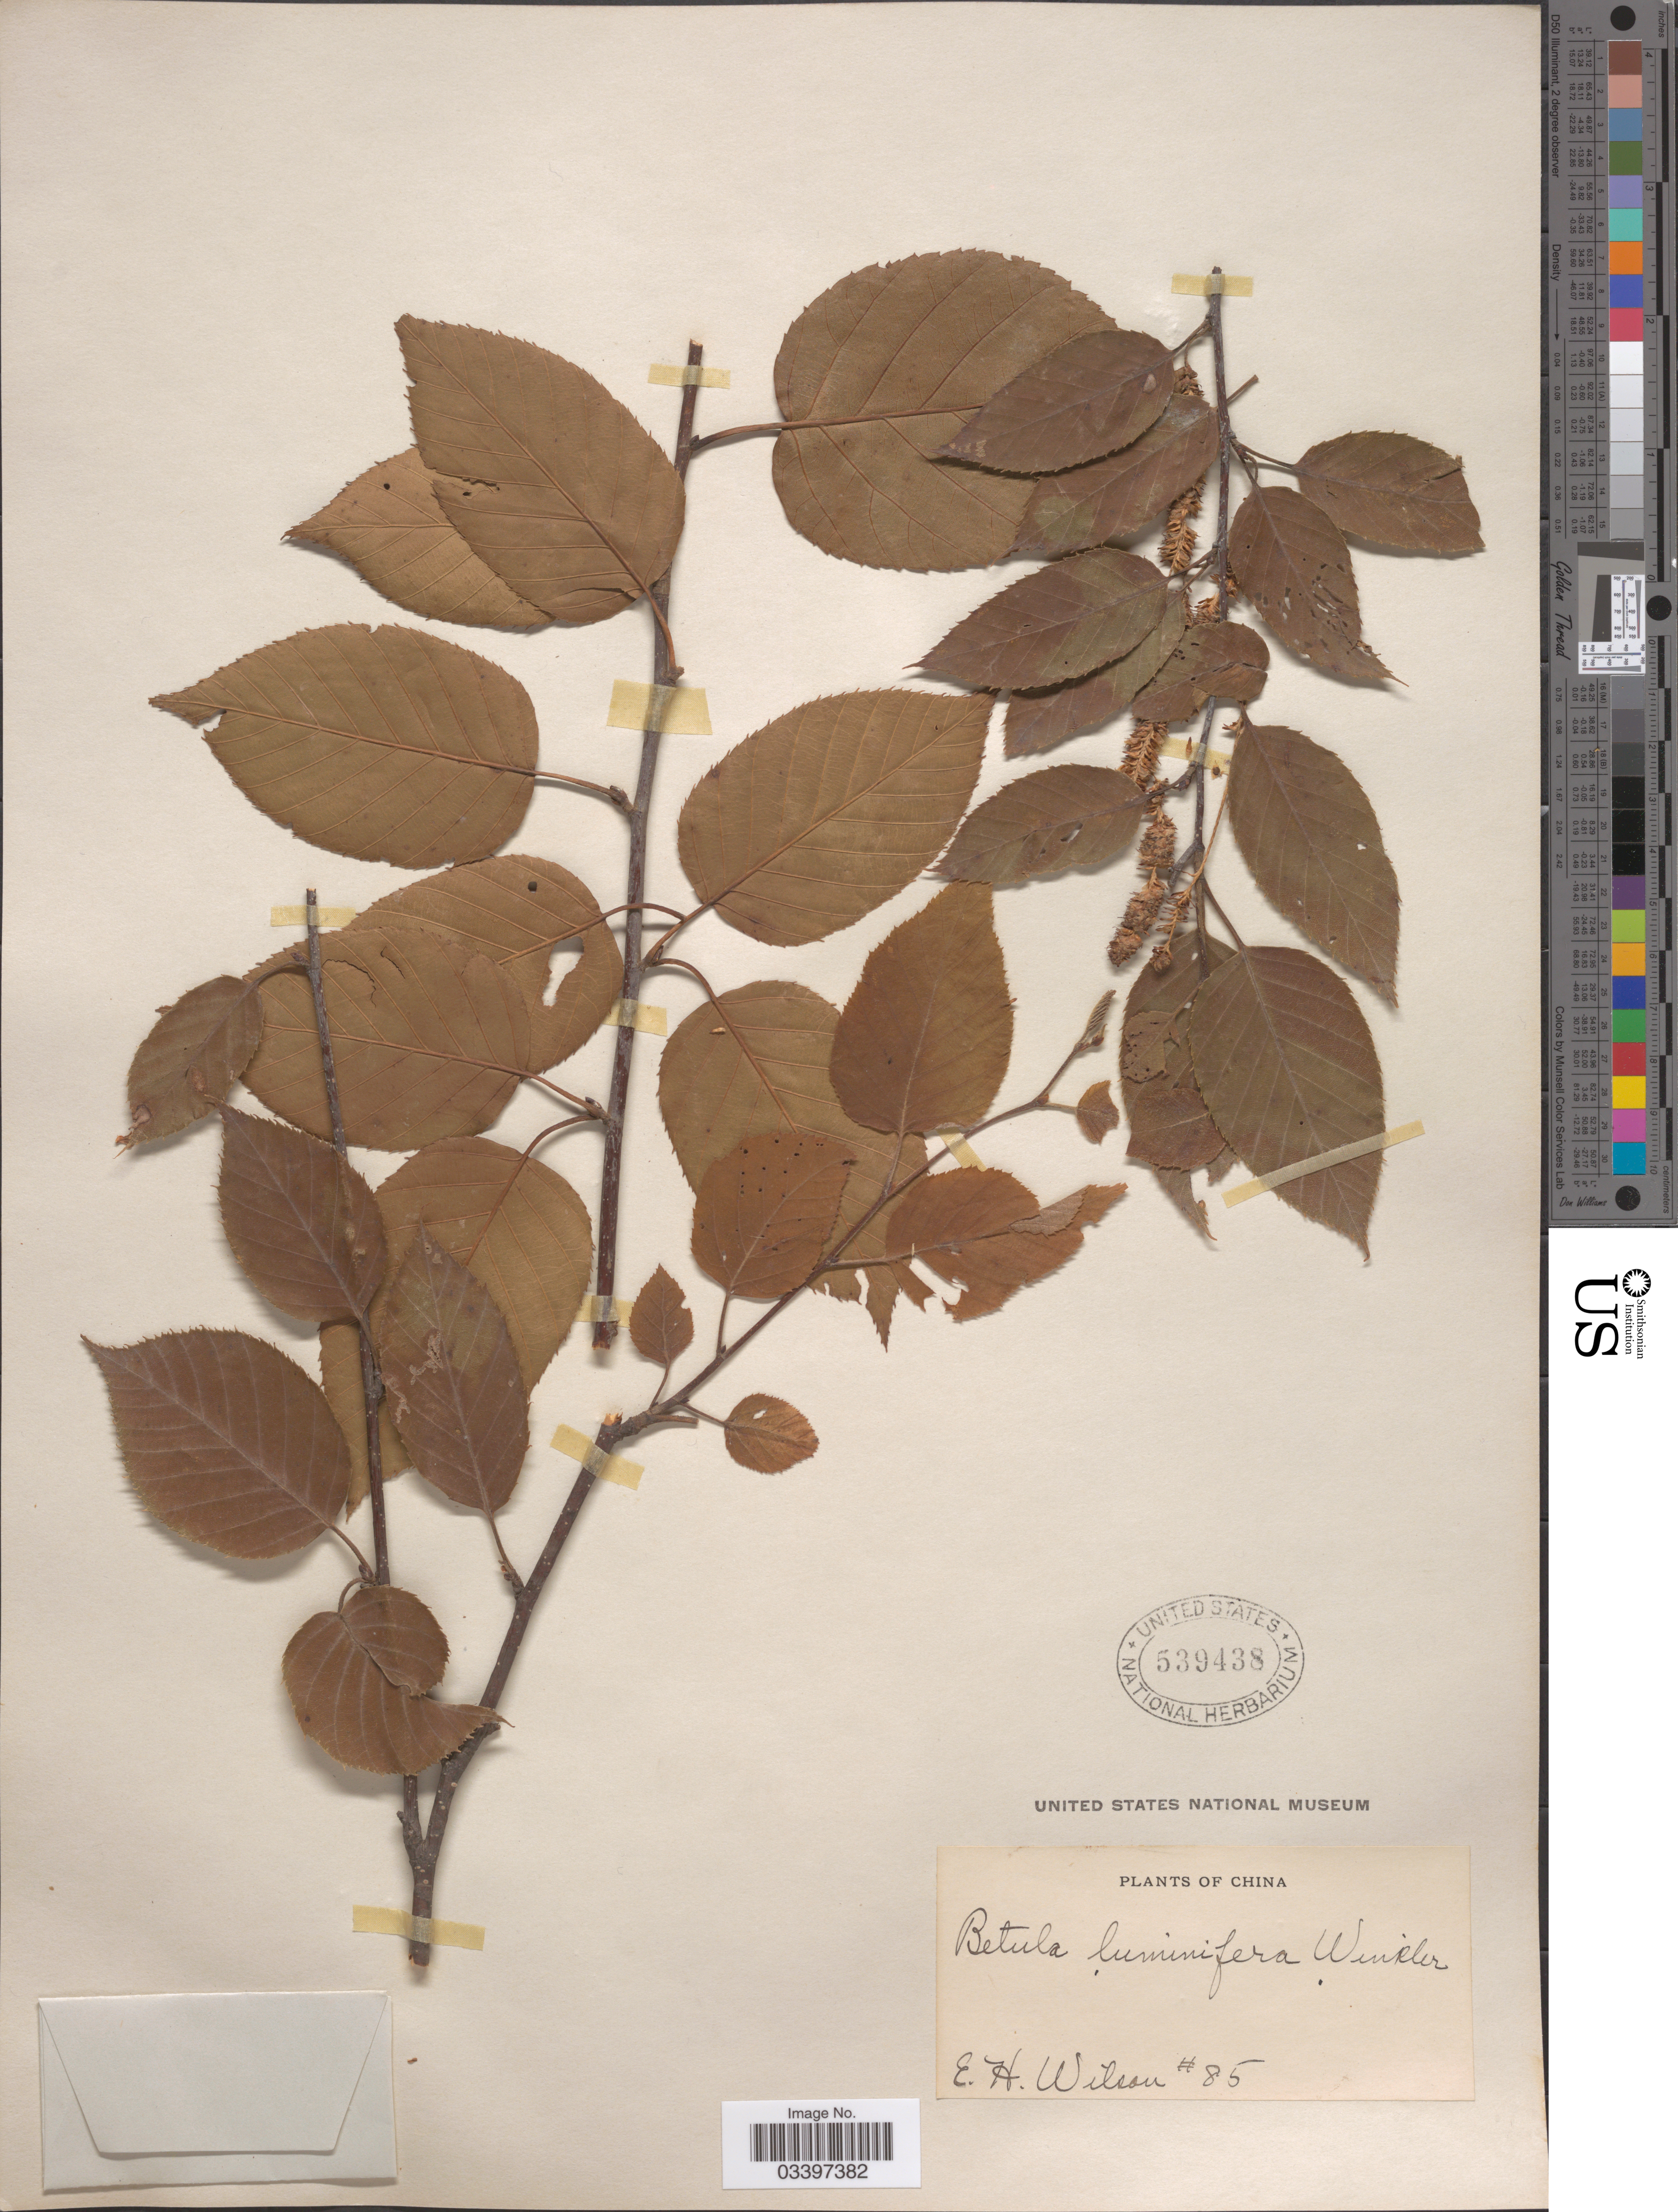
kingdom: Plantae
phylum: Tracheophyta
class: Magnoliopsida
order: Fagales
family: Betulaceae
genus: Betula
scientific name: Betula luminifera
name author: H.J.P. Winkl.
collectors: E. Wilson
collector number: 85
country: China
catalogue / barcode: US 539438